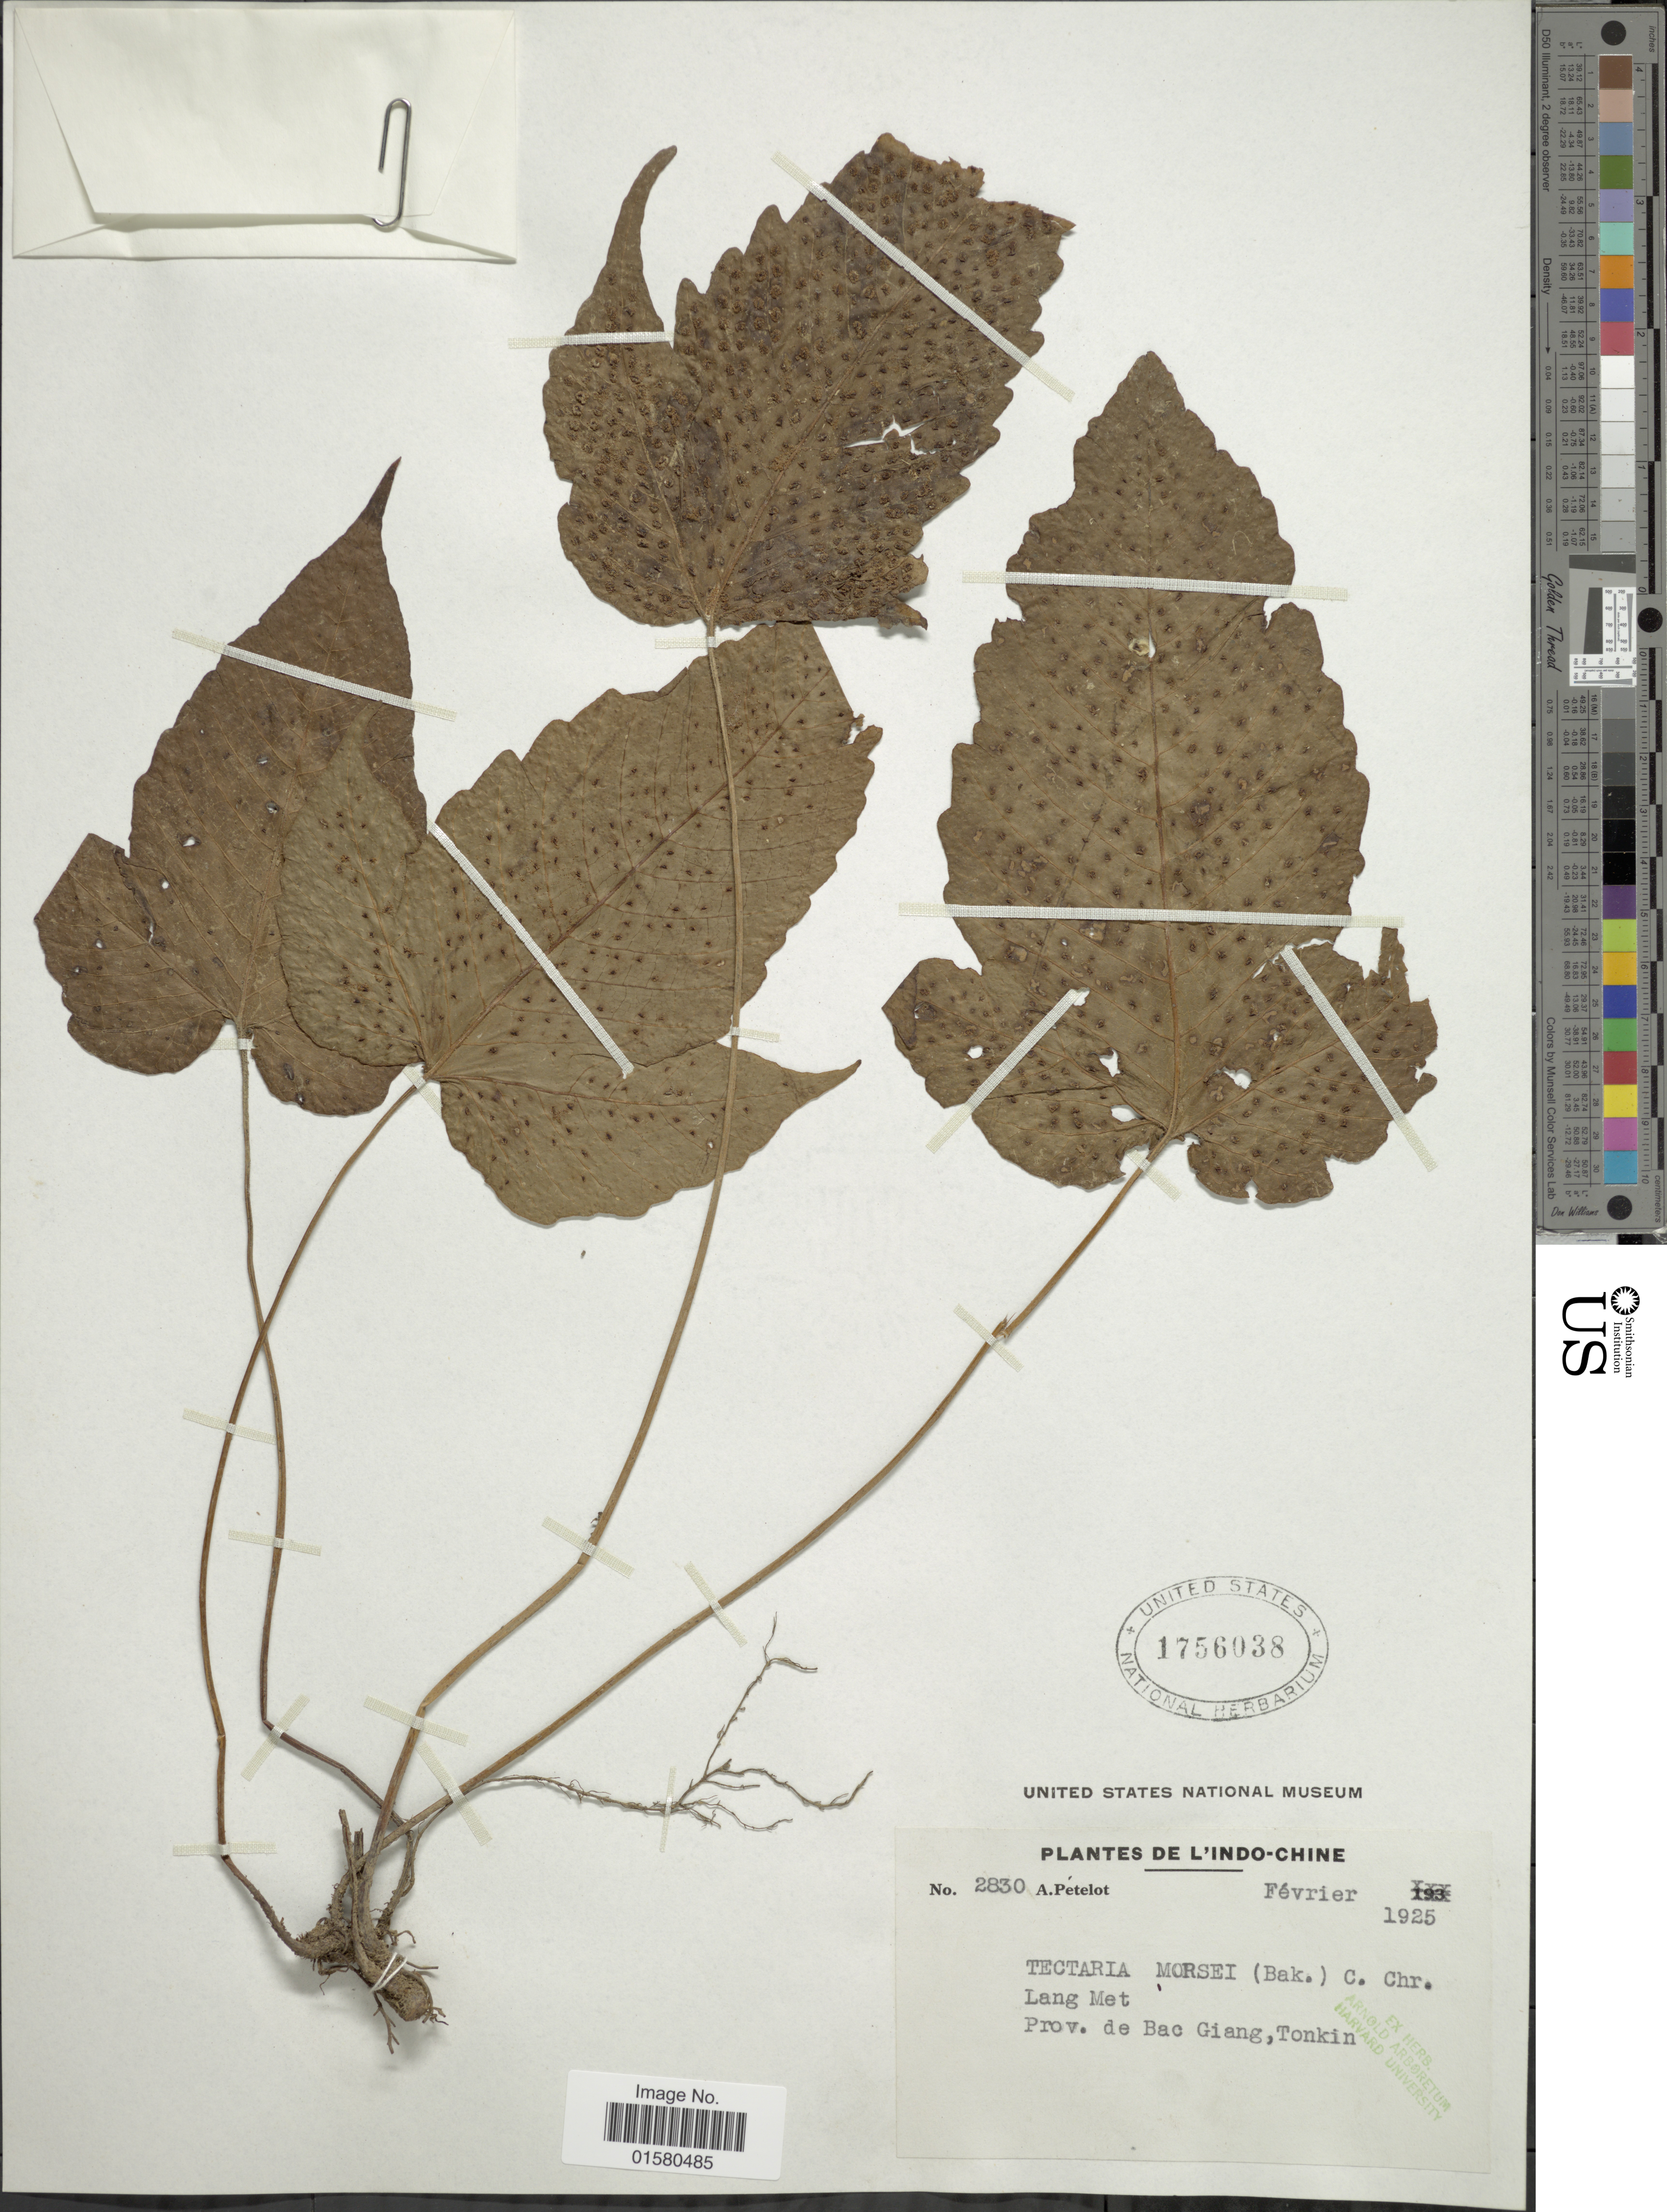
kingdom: Plantae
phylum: Tracheophyta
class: Polypodiopsida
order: Polypodiales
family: Tectariaceae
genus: Tectaria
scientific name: Tectaria subpedata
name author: (Harr.) Ching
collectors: A. Petelot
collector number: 2830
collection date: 1925-02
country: Vietnam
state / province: Bac Giang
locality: De L'Indo-Chine, Lang Met Prov. de Bac Giang, Tonkin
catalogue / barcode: US 1756038